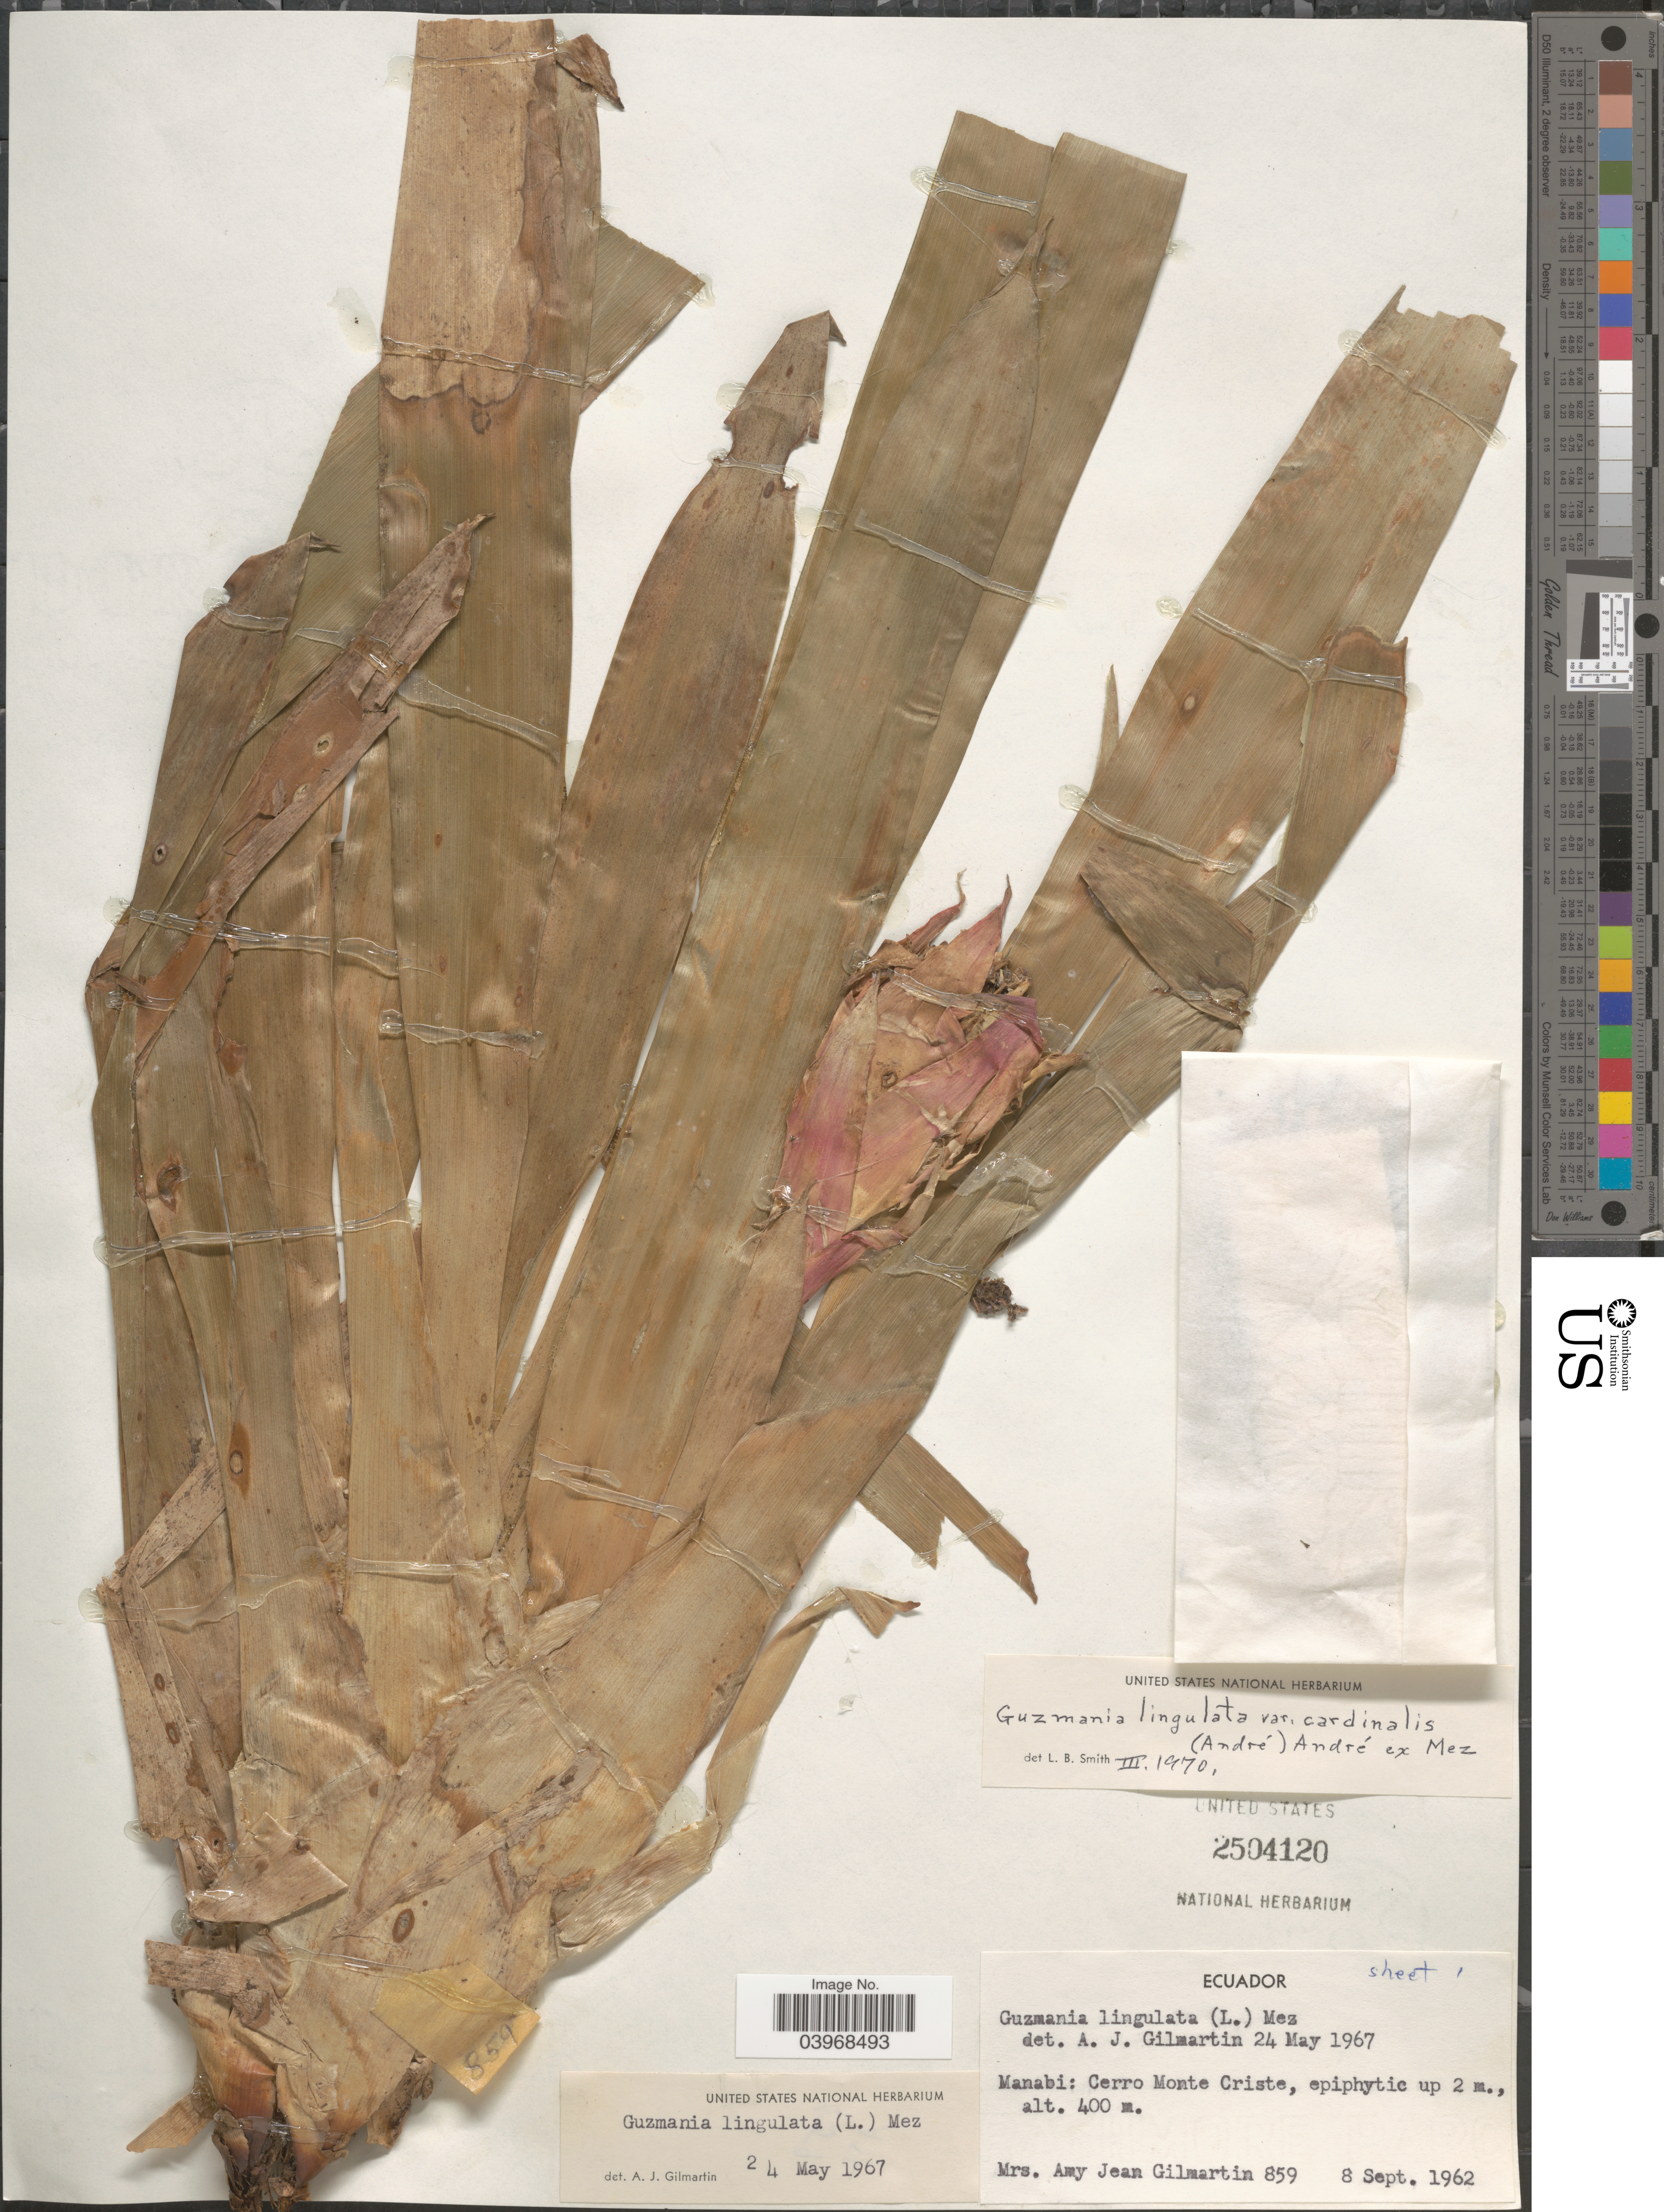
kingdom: Plantae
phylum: Tracheophyta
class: Liliopsida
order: Poales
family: Bromeliaceae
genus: Guzmania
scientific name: Guzmania lingulata var. cardinalis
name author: (André) Mez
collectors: A. J. Gilmartin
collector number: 859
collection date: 1962-09-08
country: Ecuador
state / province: Manabí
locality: Cerro Monte Criste.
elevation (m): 400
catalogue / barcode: US 2504120